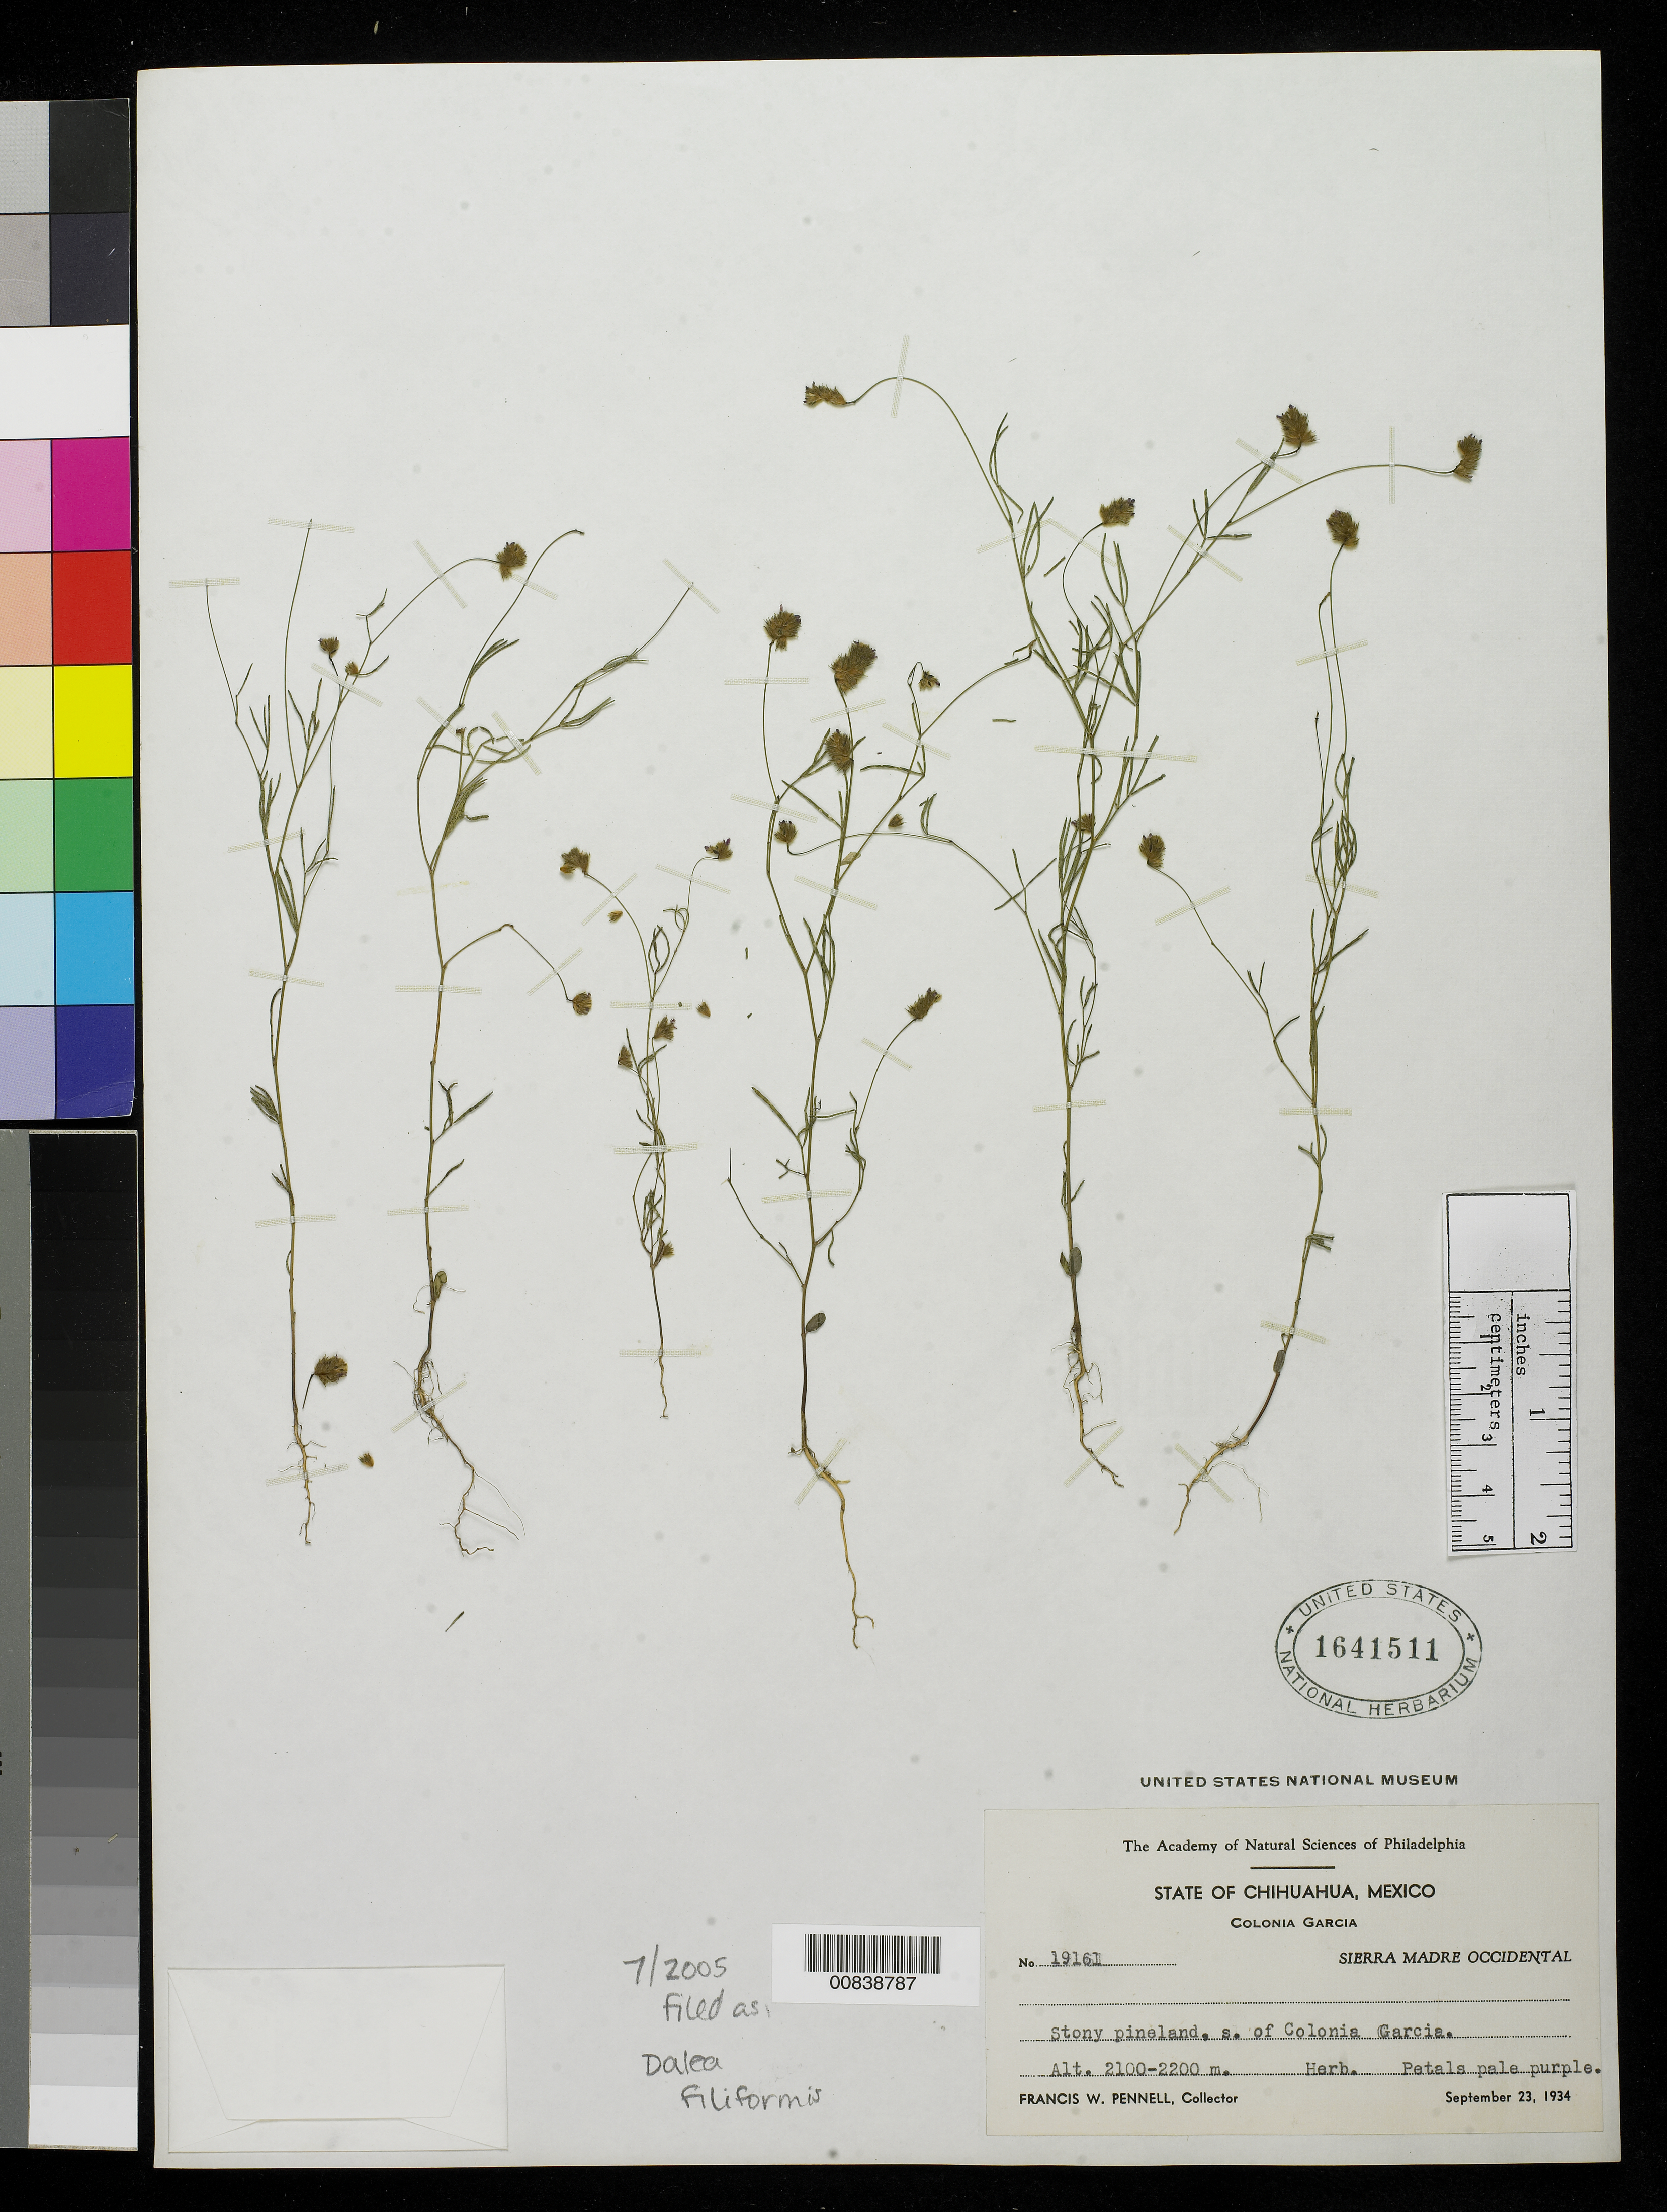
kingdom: Plantae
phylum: Tracheophyta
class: Magnoliopsida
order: Fabales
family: Fabaceae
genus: Dalea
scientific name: Dalea filiformis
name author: A. Gray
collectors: F. W. Pennell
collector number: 19161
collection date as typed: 23 Sep 1934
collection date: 1934-09-23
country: Mexico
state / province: Chihuahua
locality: South of Colonia García. Sierra Madre Occidental, Chihuahua.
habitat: Stony pineland.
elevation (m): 2200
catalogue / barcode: US 1641511